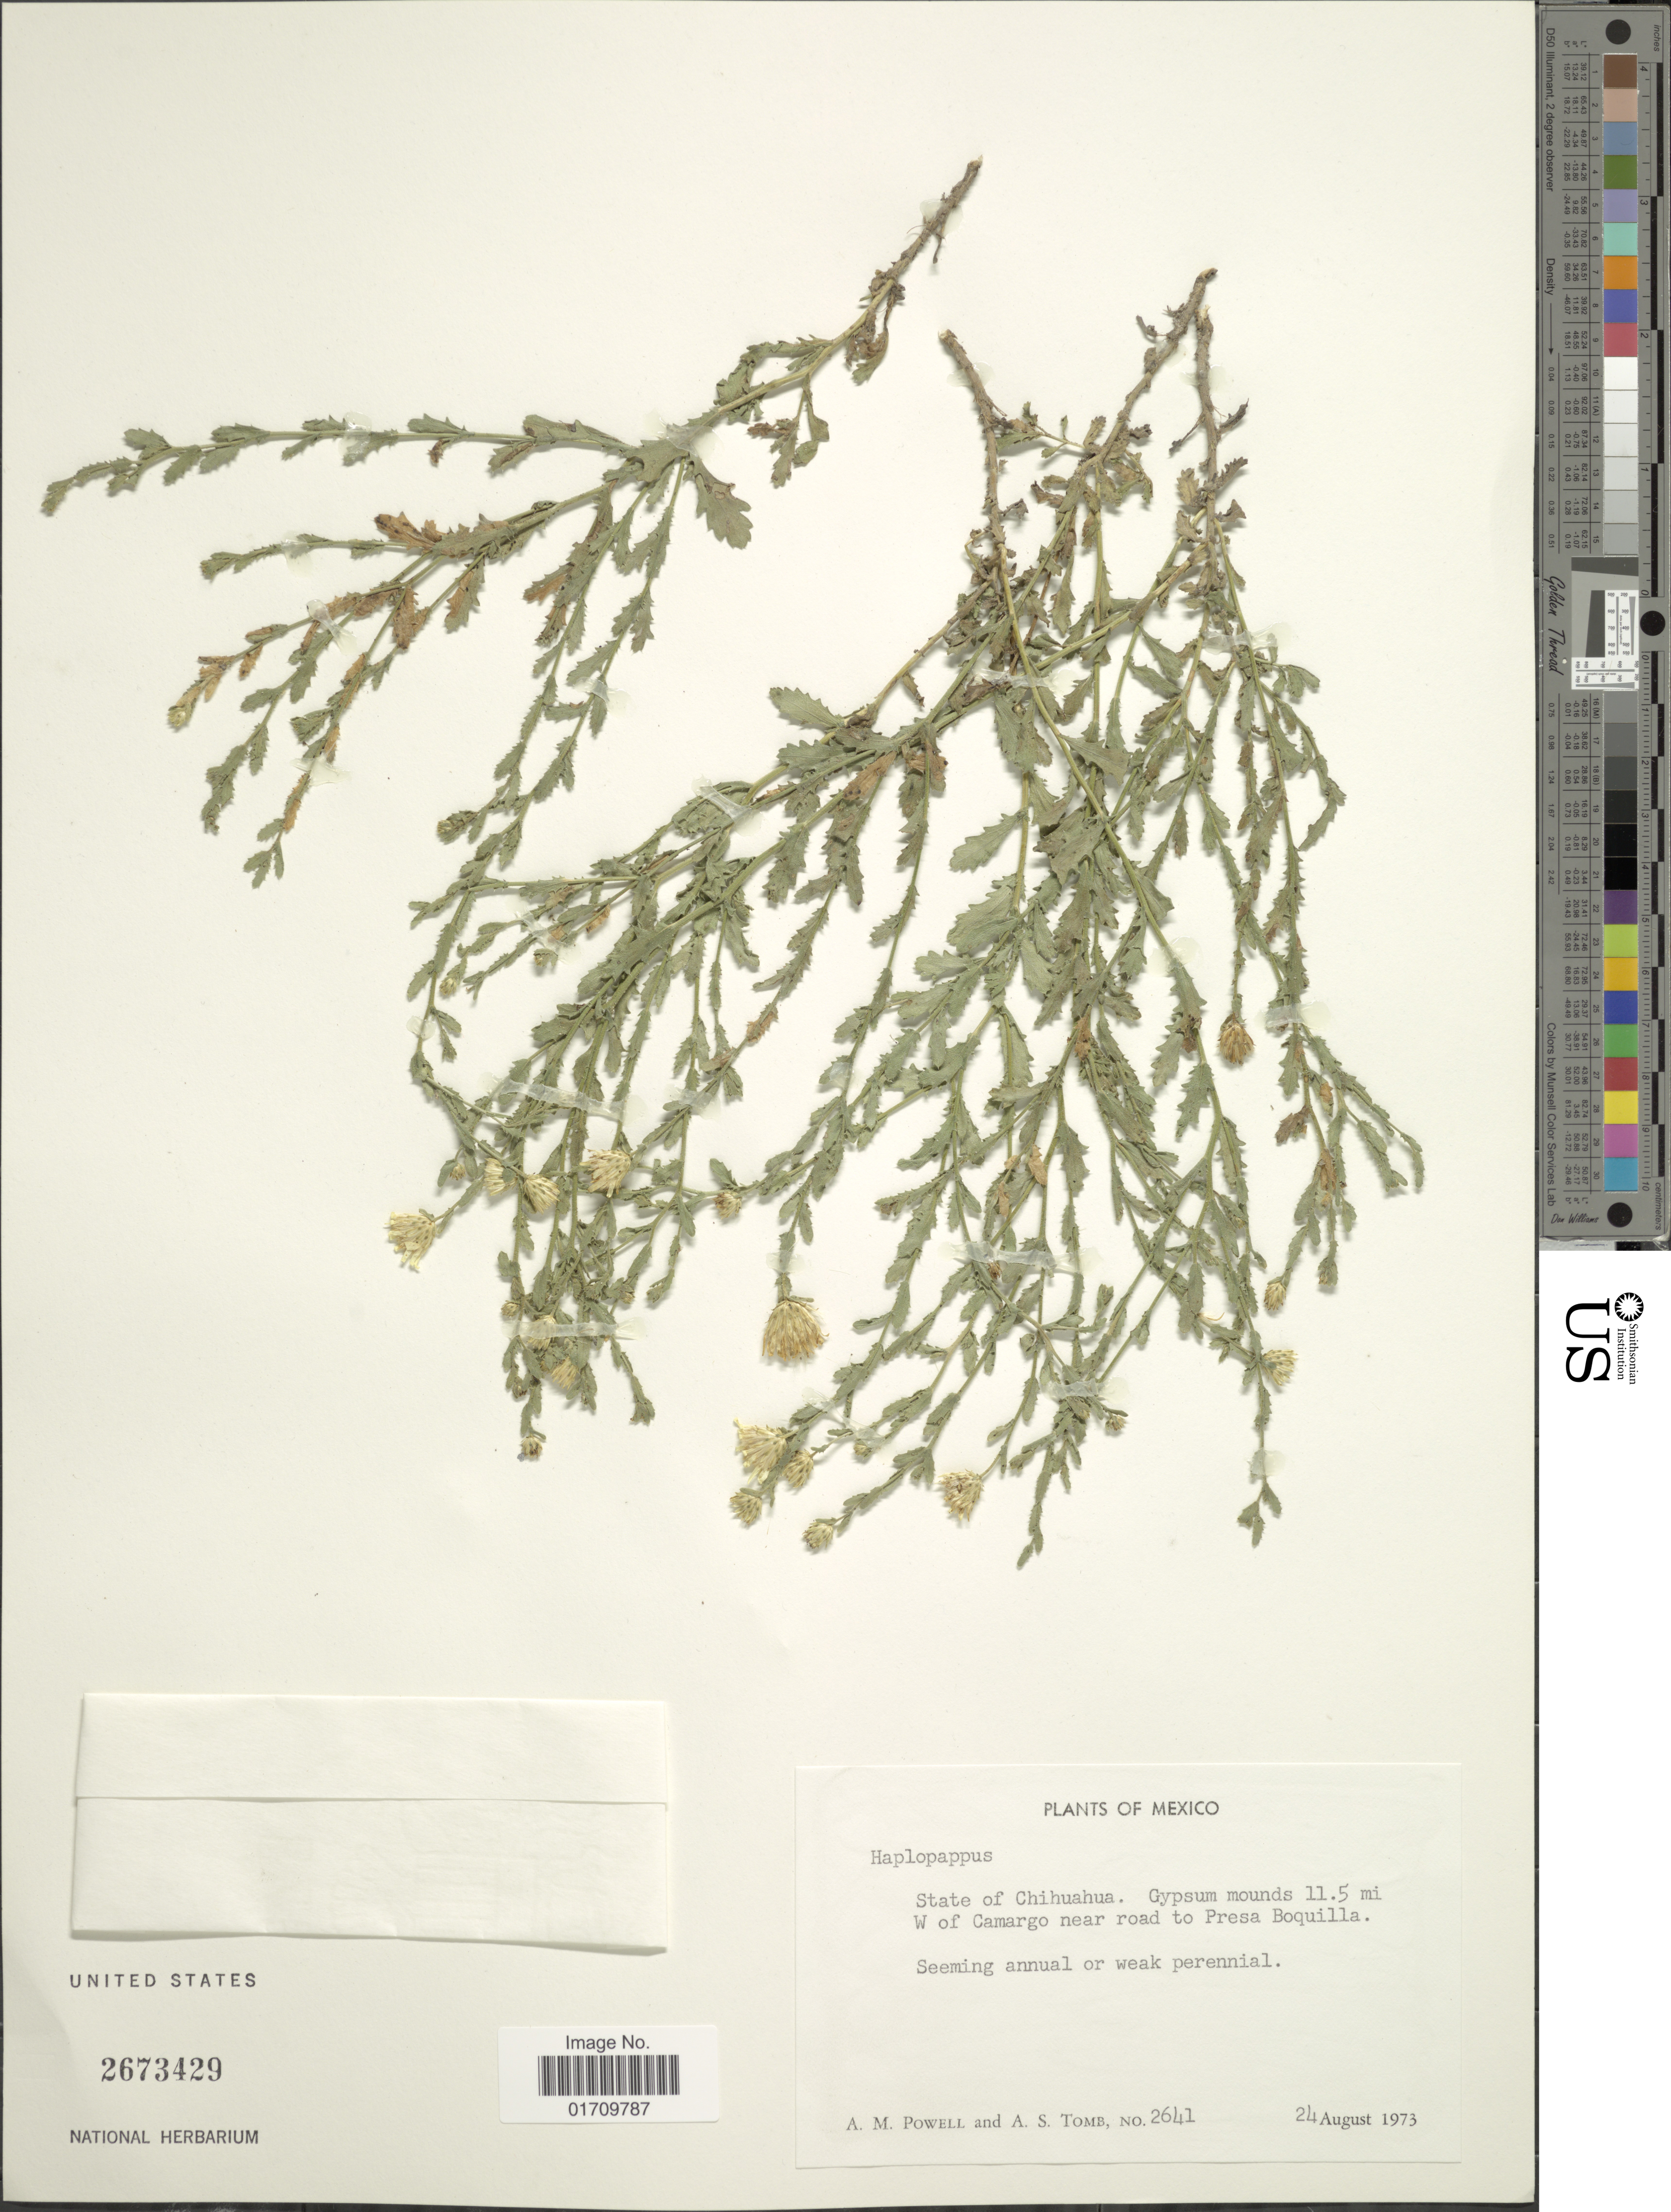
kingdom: Plantae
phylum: Tracheophyta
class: Magnoliopsida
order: Asterales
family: Asteraceae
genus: Machaeranthera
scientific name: Machaeranthera sp.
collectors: A. M. Powell & A. Tomb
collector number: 2641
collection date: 1973-08-24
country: Mexico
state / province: Chihuahua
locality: Gypsum mounds 11.5 mi W of Camargo near road to Presa Boquilla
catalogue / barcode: US 2673429